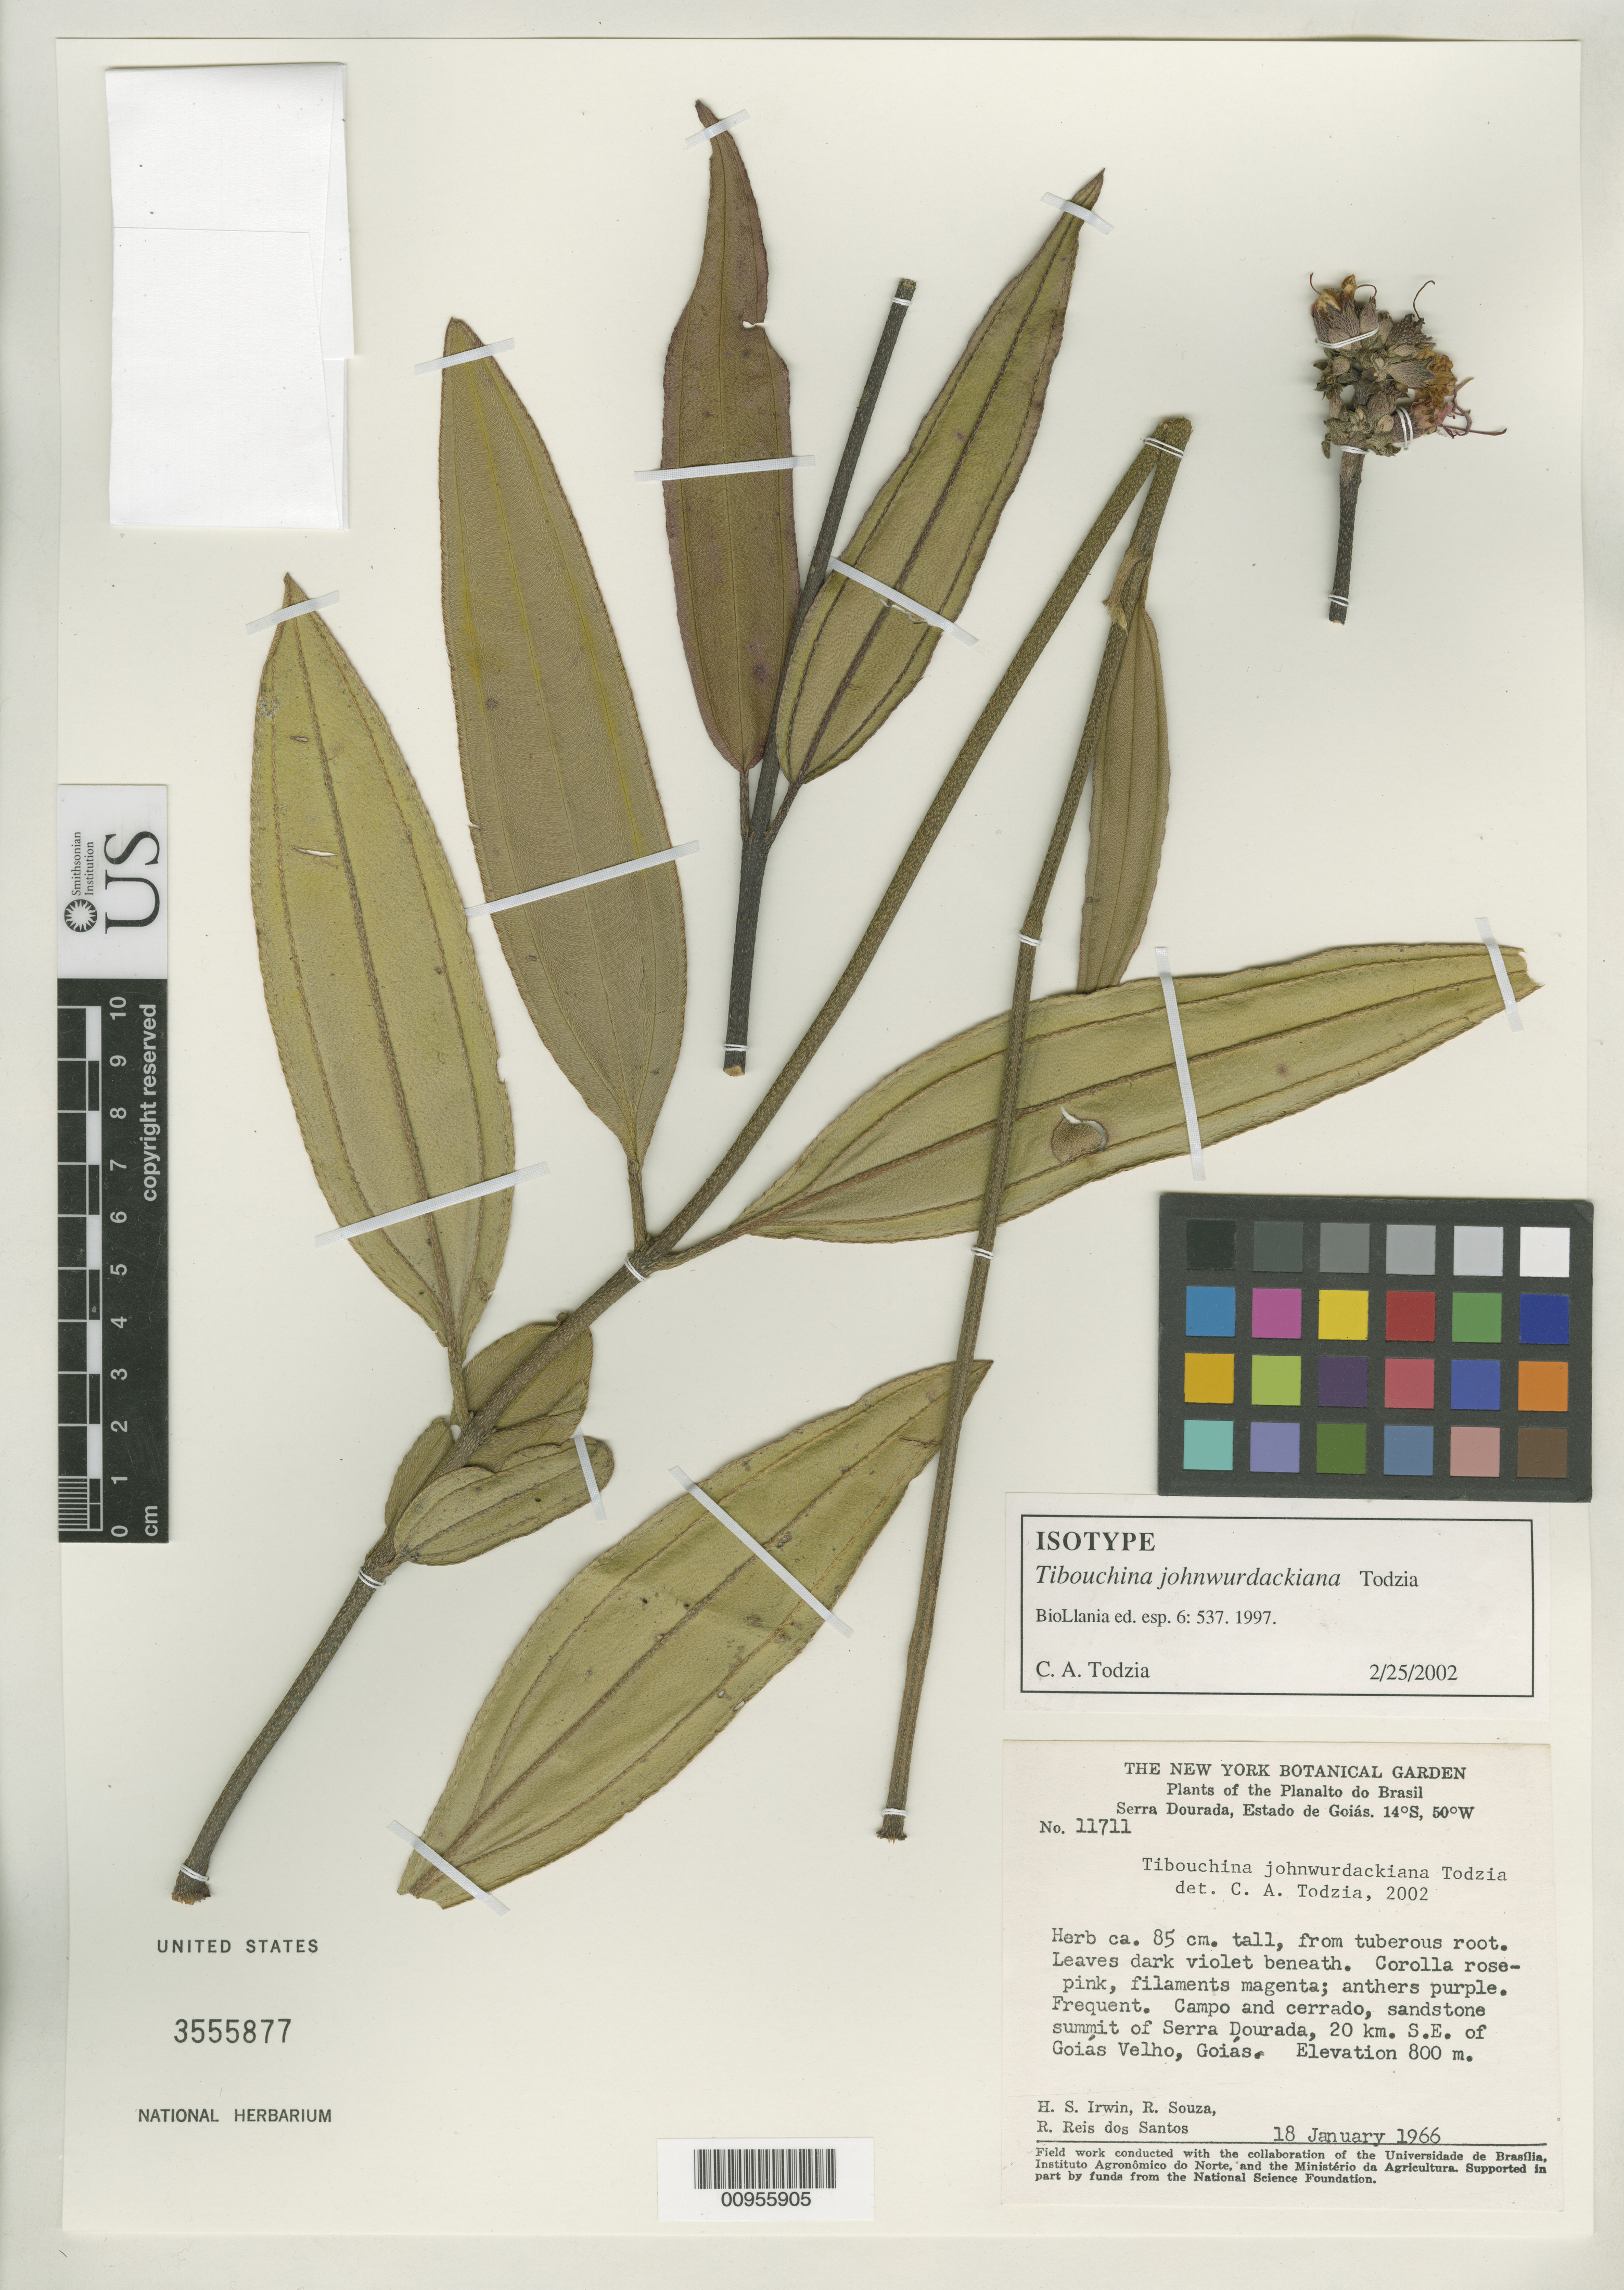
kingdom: Plantae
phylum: Tracheophyta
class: Magnoliopsida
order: Myrtales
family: Melastomataceae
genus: Tibouchina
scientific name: Tibouchina johnwurdackiana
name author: Todzia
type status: Isotype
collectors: H. Irwin, R. Souza & R. G. P. Santos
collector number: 11711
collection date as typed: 18 Jan 1966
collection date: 1966-01-18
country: Brazil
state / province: Goiás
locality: Summit of Serra Dourada, 20 km. SE of Goias Velho, Goias.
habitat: Campo and cerrado, sandstone summit.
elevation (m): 800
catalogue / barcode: US 3555877